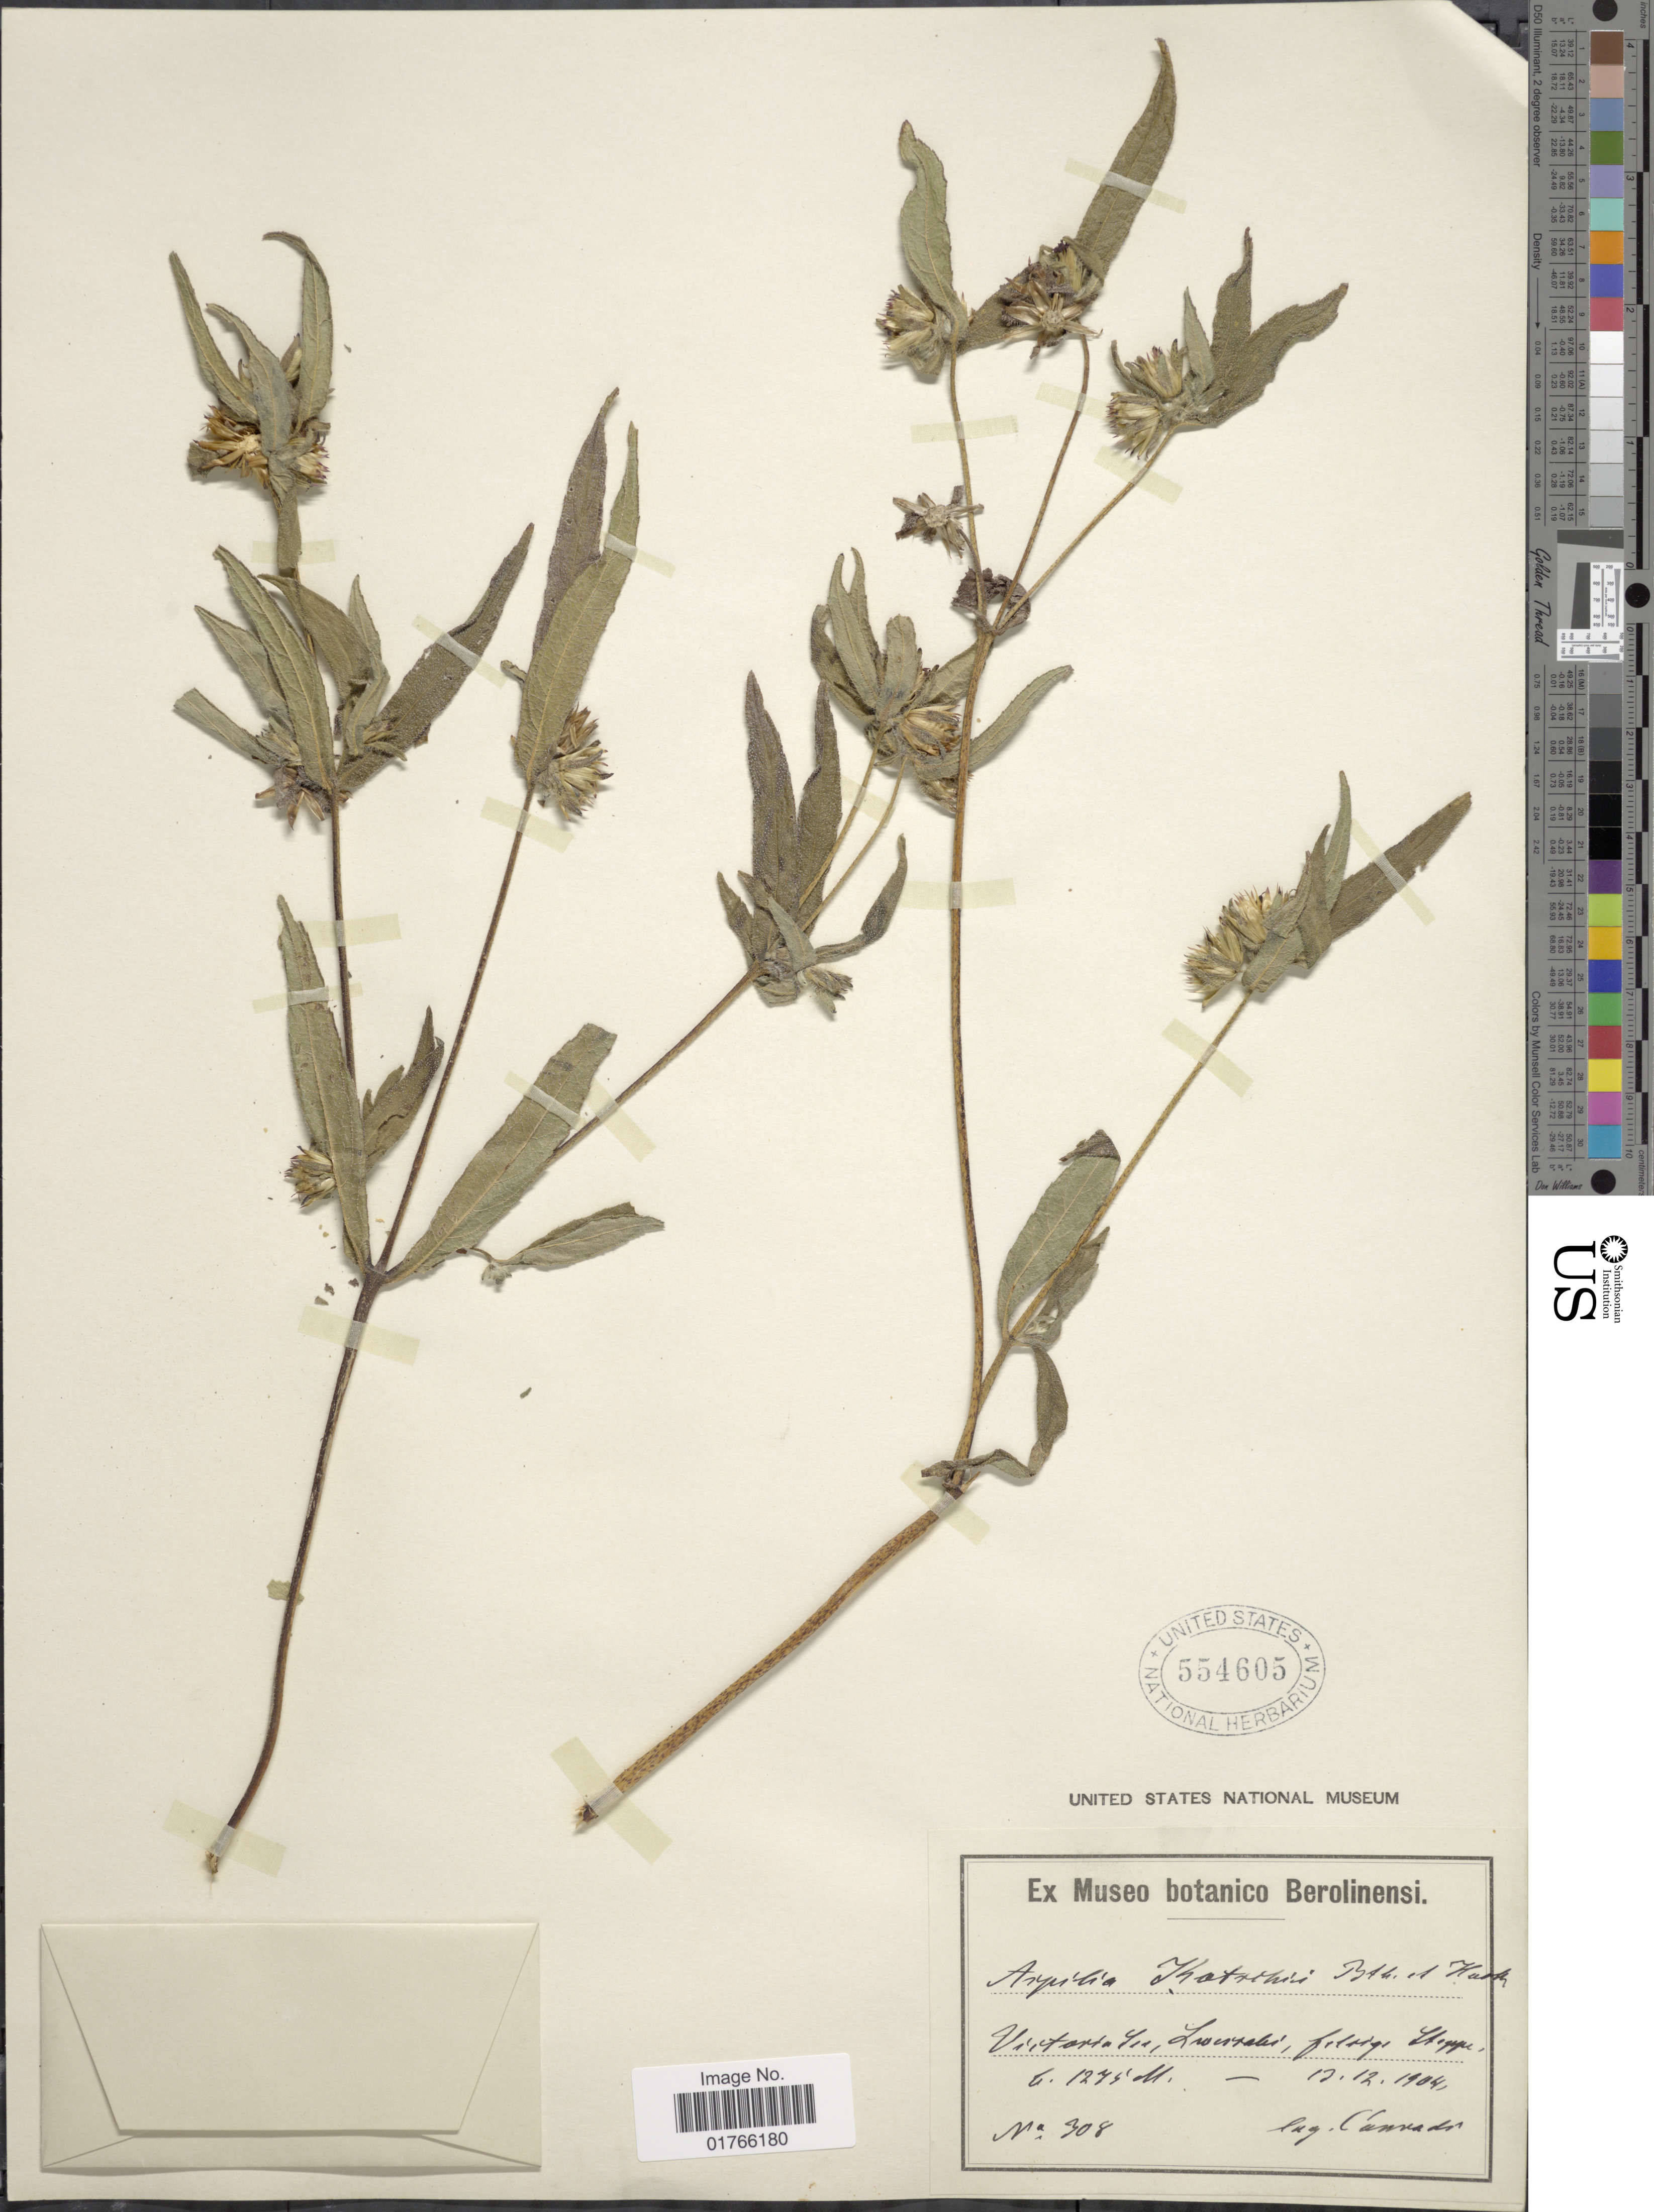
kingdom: Plantae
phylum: Tracheophyta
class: Magnoliopsida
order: Asterales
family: Asteraceae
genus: Aspilia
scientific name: Aspilia kotschyi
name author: (Sch. Bip.) Oliv.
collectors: Conradt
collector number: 308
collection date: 1904-12-13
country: Kenya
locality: Victoria Lea, Lwesaki [interpreted]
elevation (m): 1275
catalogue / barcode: US 554605